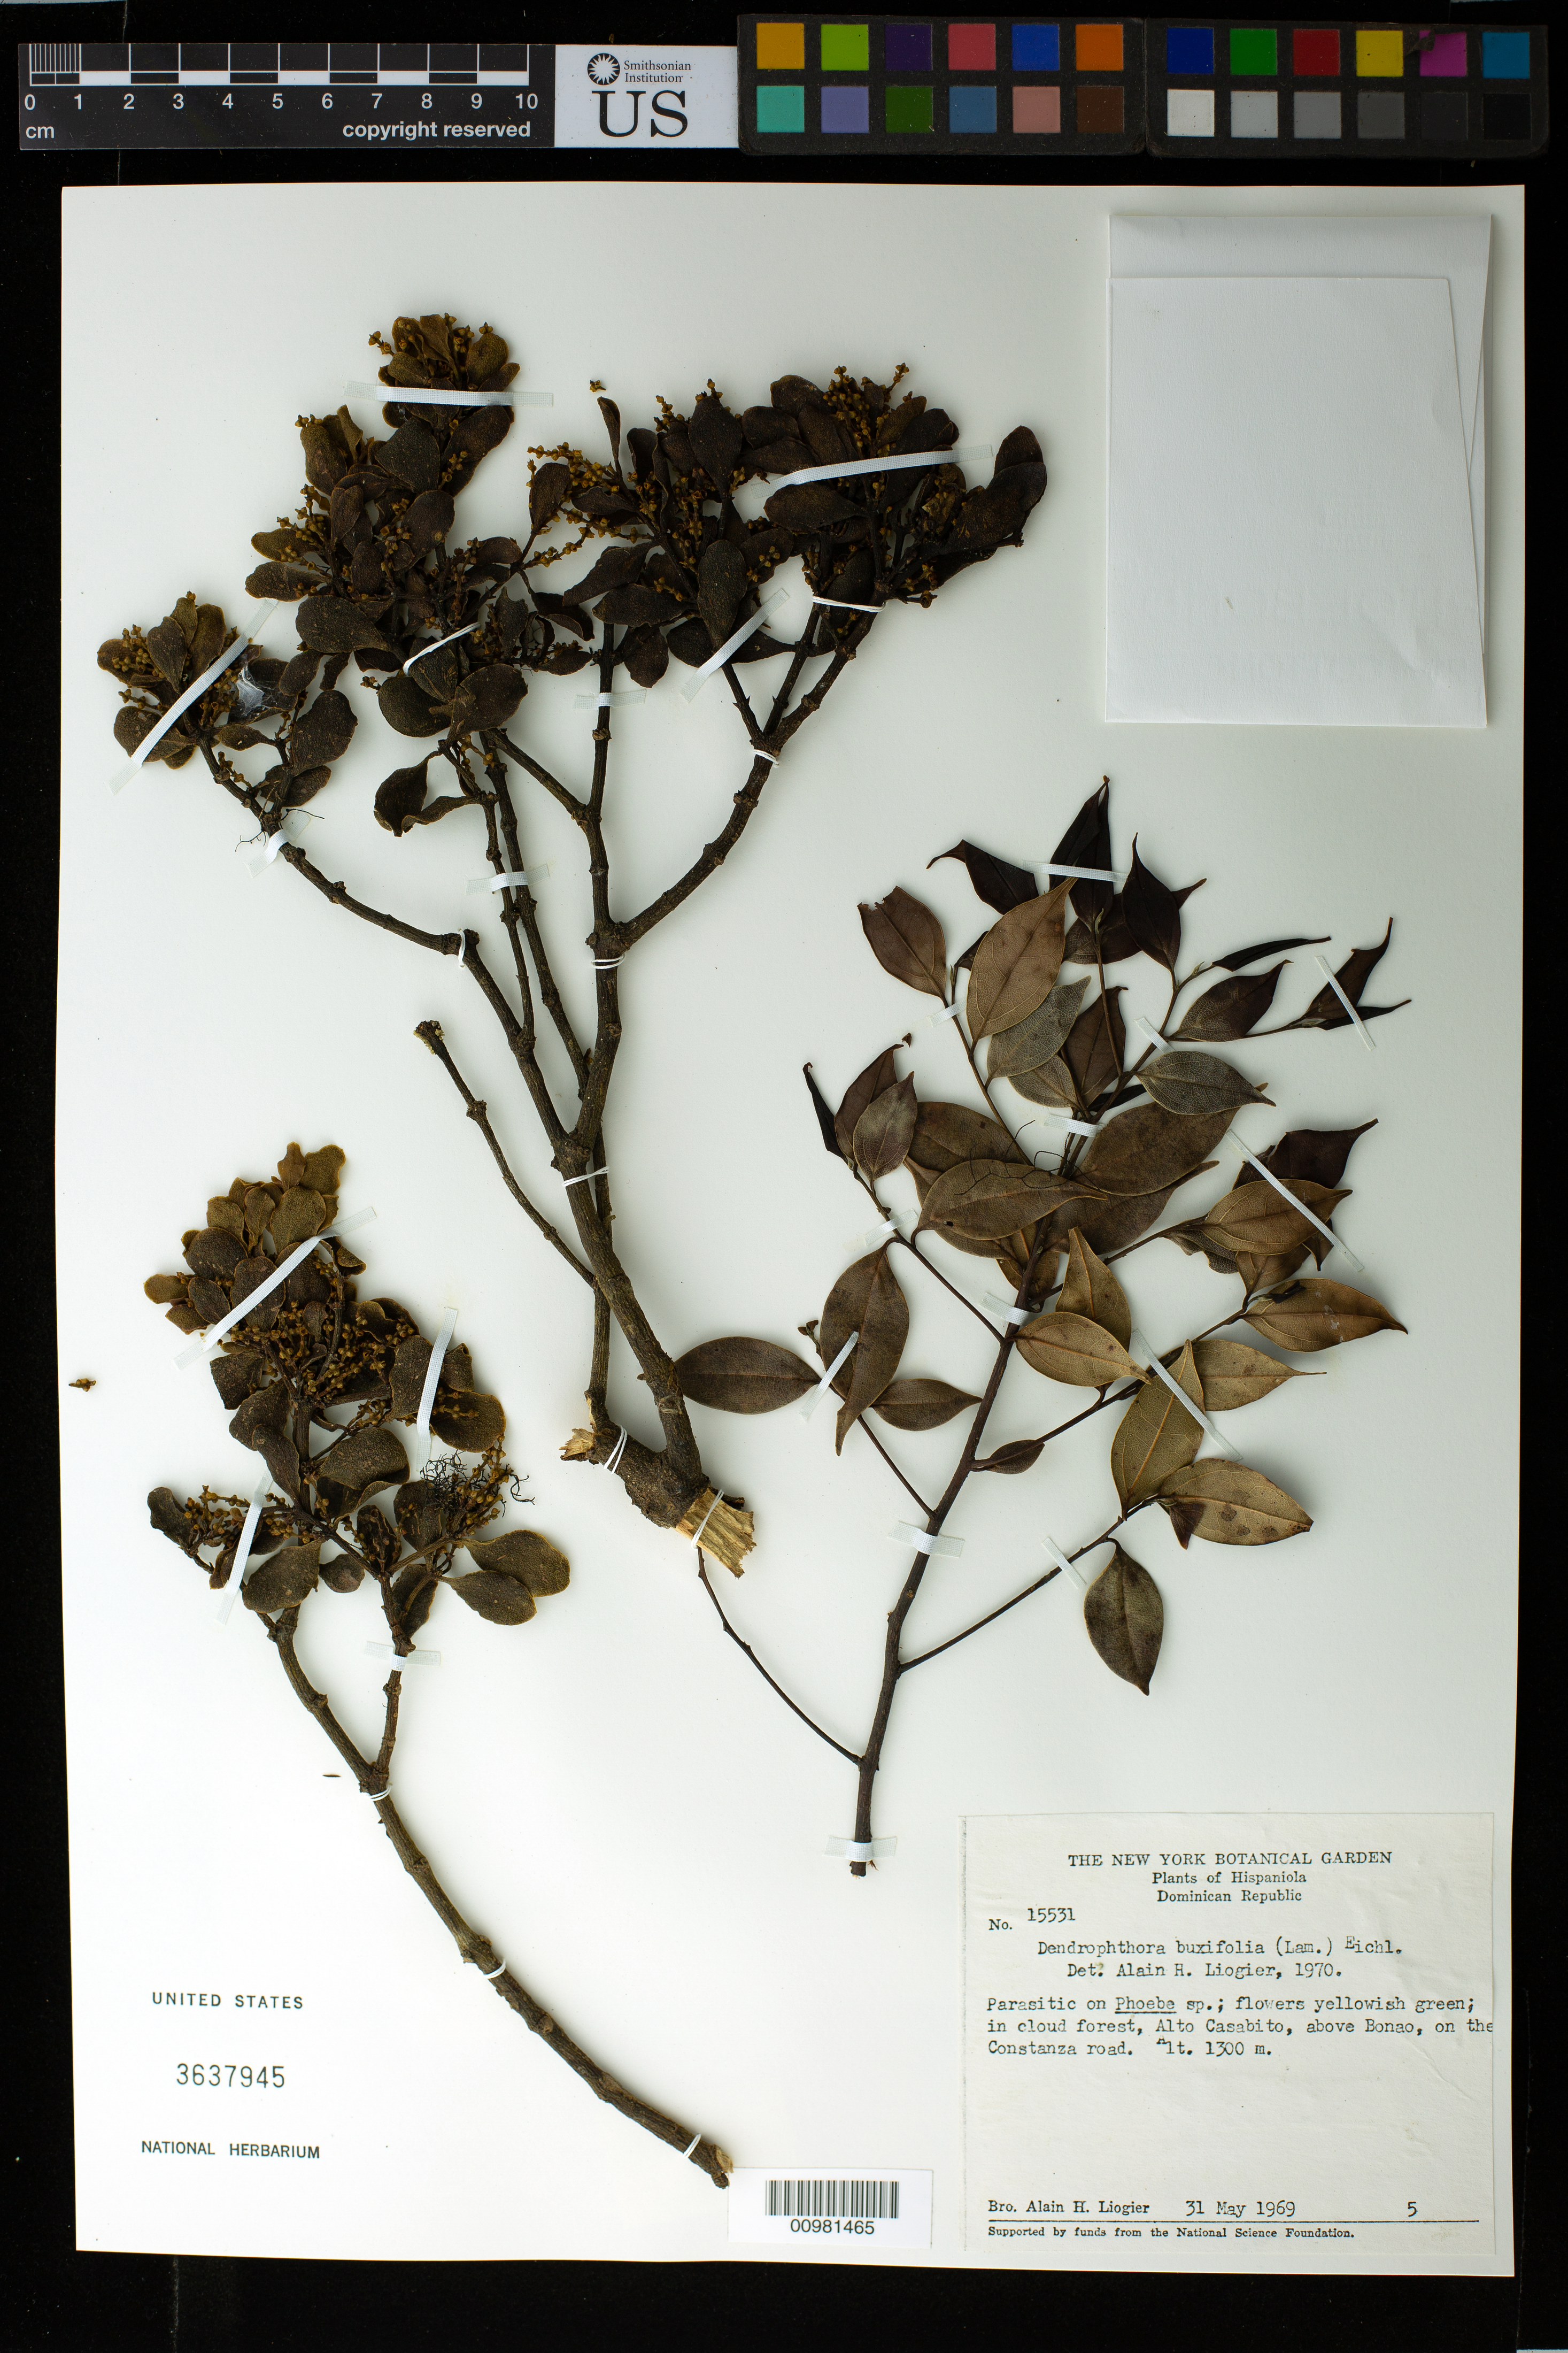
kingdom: Plantae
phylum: Tracheophyta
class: Magnoliopsida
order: Santalales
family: Viscaceae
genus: Dendrophthora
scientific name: Dendrophthora buxifolia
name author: (Lam.) Eichler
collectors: A. H. Liogier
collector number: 15531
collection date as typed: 31 May 1969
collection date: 1969-05-31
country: Dominican Republic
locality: Alto Casabito, above Bonao, on the Constanza Road.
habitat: In cloud forest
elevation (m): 1300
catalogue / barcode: US 3637945